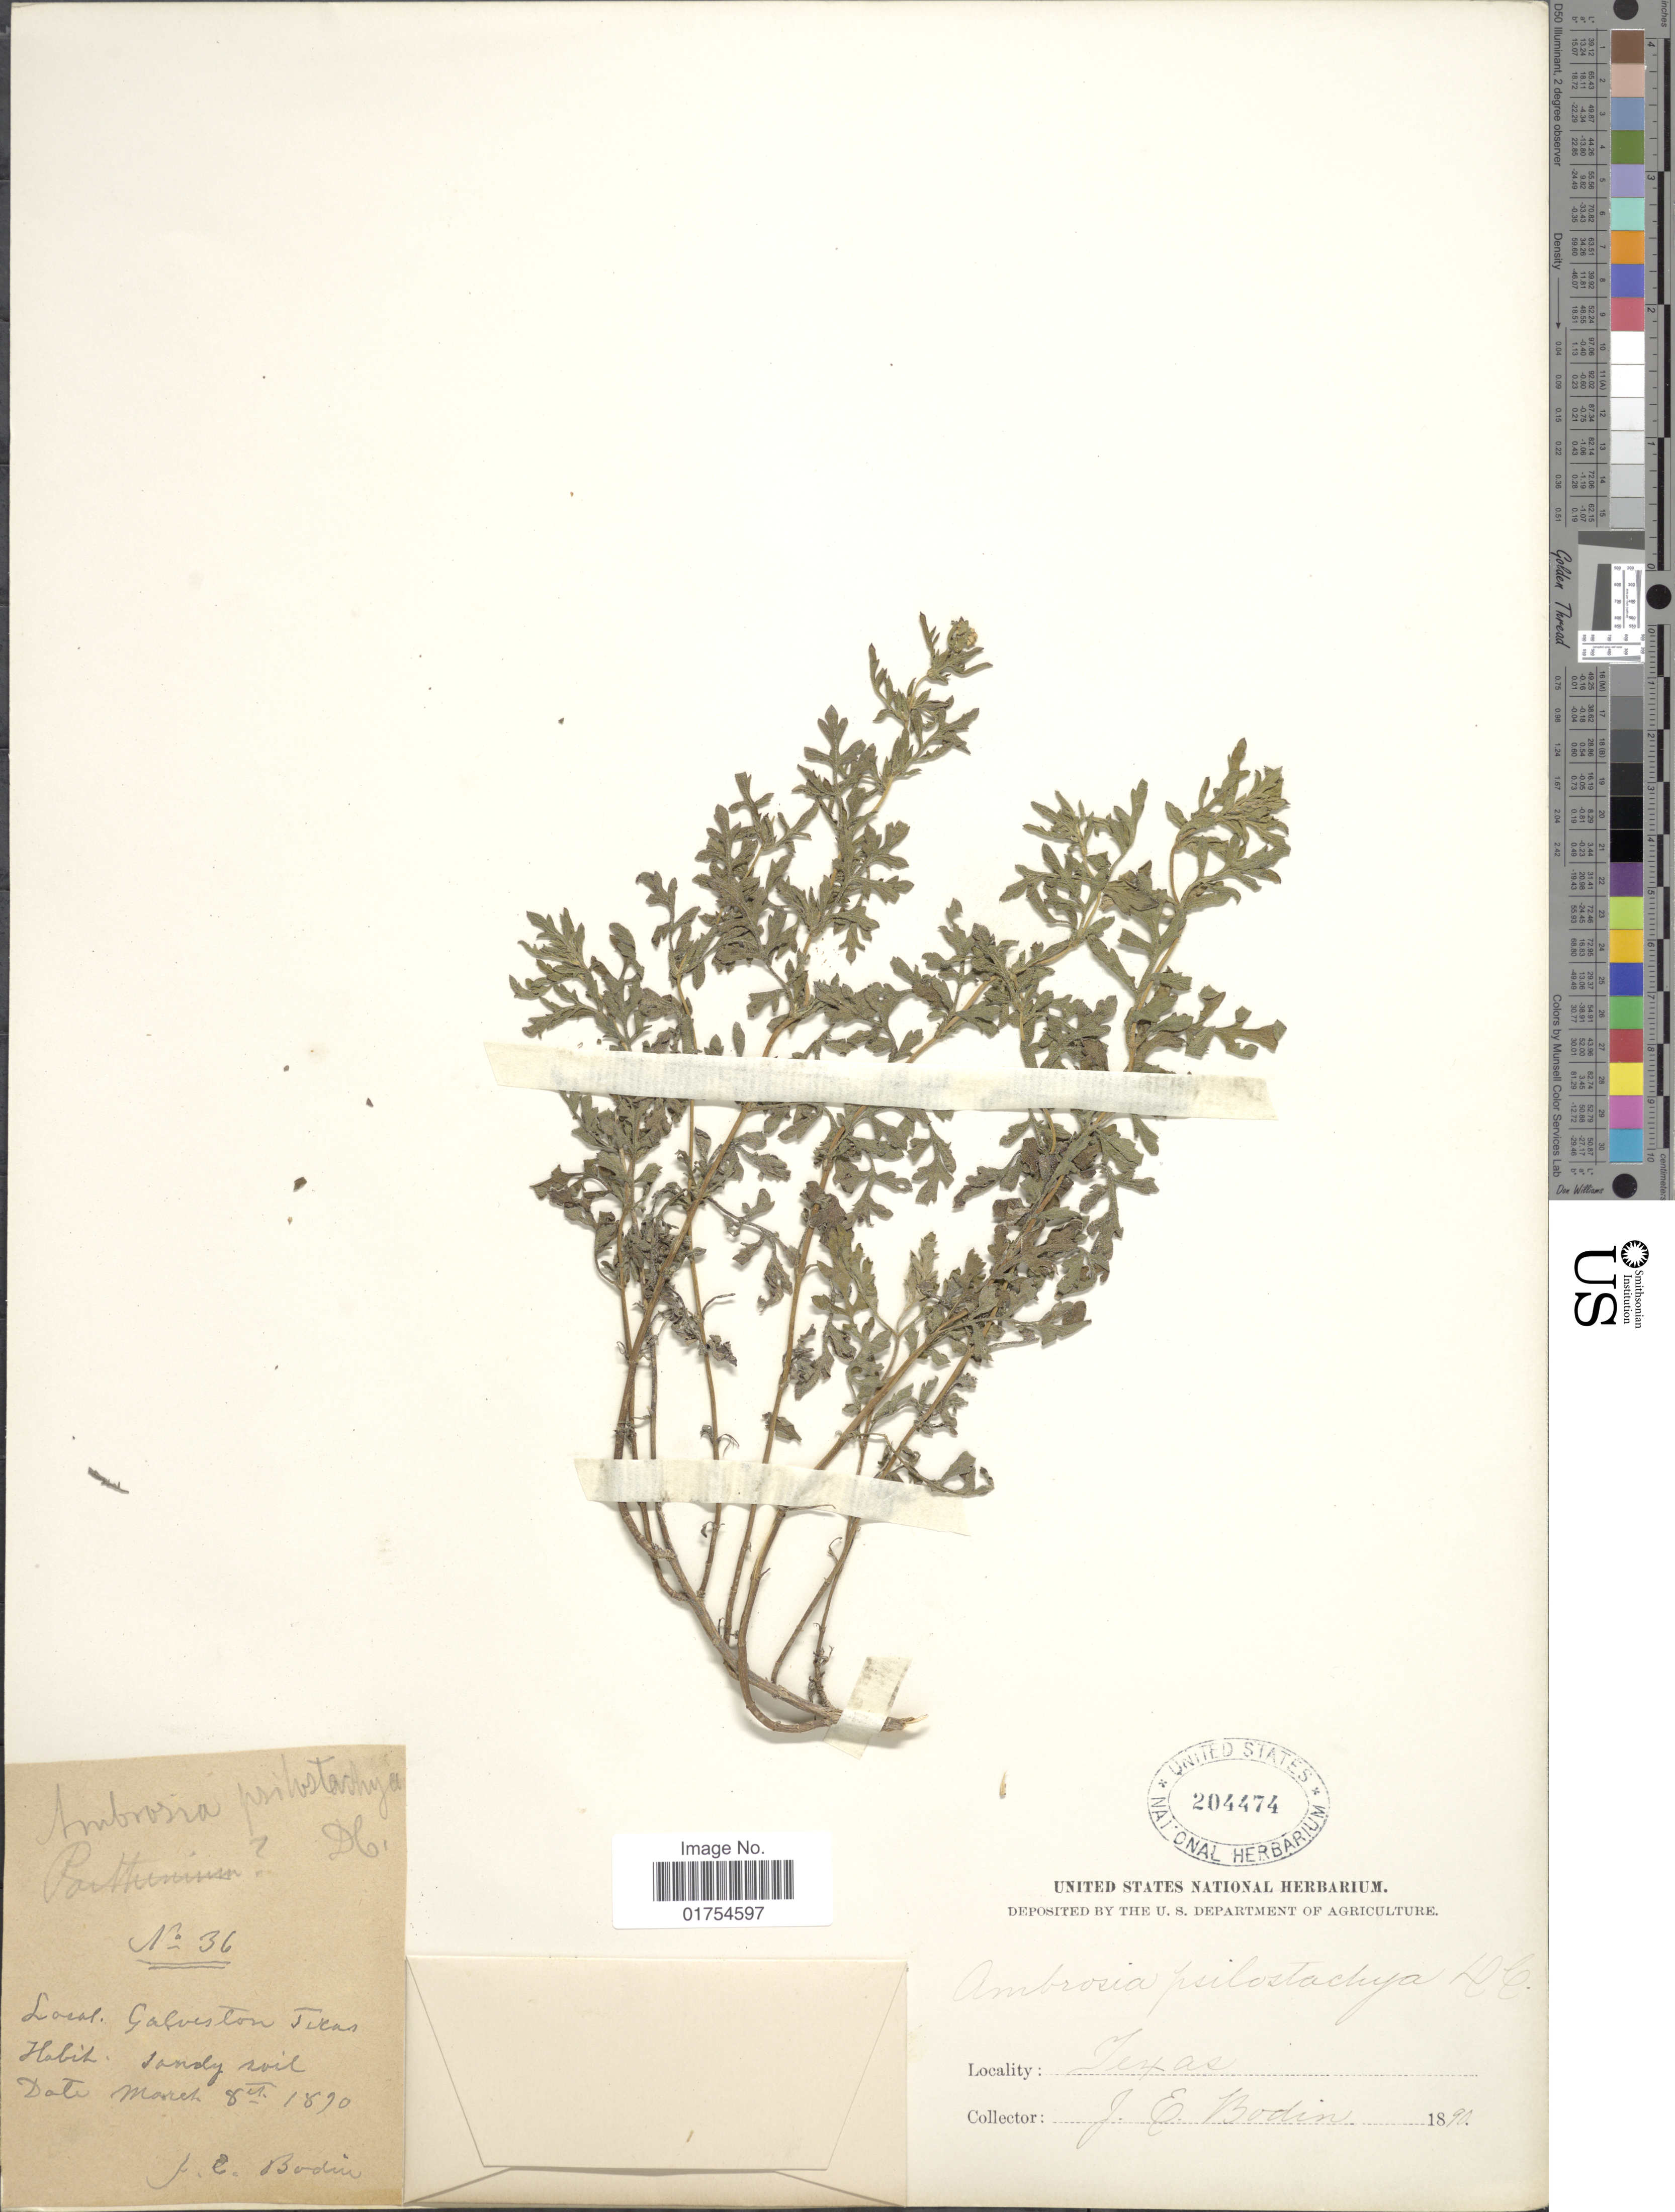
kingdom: Plantae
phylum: Tracheophyta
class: Magnoliopsida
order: Asterales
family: Asteraceae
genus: Franseria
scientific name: Franseria confertiflora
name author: (DC.) Rydb.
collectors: J. E. Bodin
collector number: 36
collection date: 1890-03-08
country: United States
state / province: Texas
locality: Galveston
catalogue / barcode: US 204474